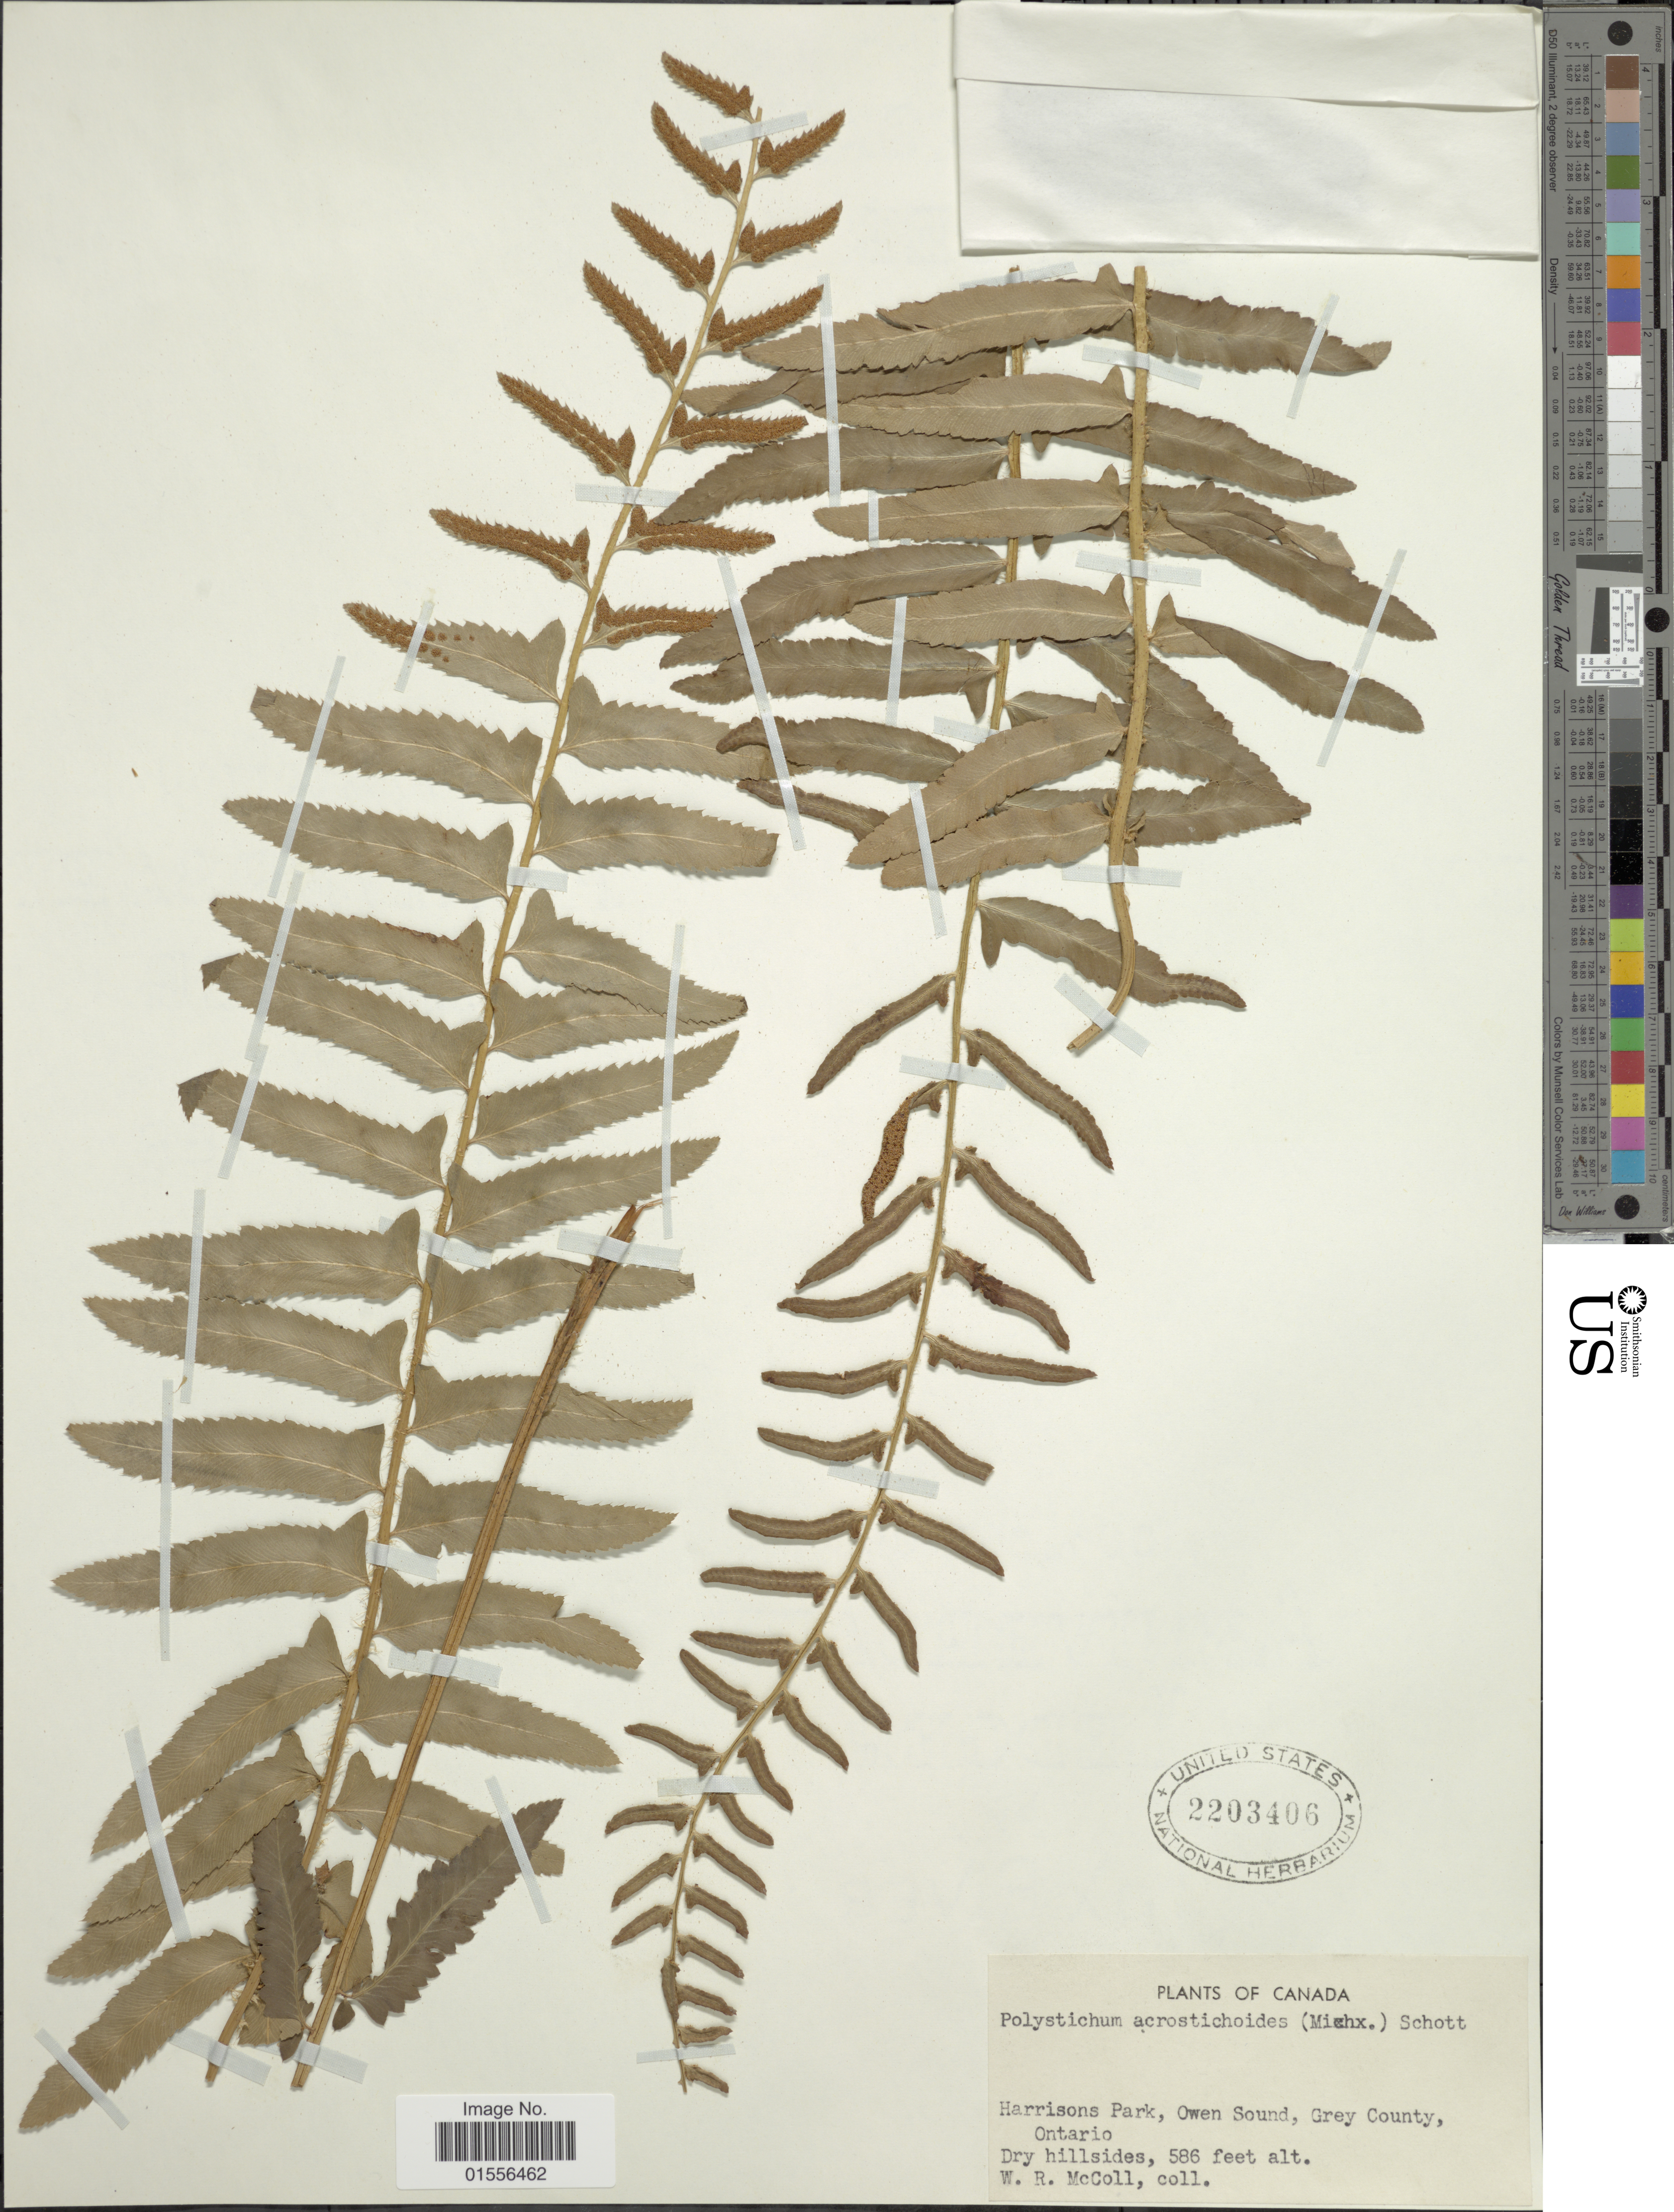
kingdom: Plantae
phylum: Tracheophyta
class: Polypodiopsida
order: Polypodiales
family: Dryopteridaceae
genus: Polystichum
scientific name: Polystichum acrostichoides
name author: (Michx.) Schott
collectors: W. McColl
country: Canada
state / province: Ontario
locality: Harrison Park, Owen Sound, Grey County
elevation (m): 1768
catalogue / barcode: US 2203406